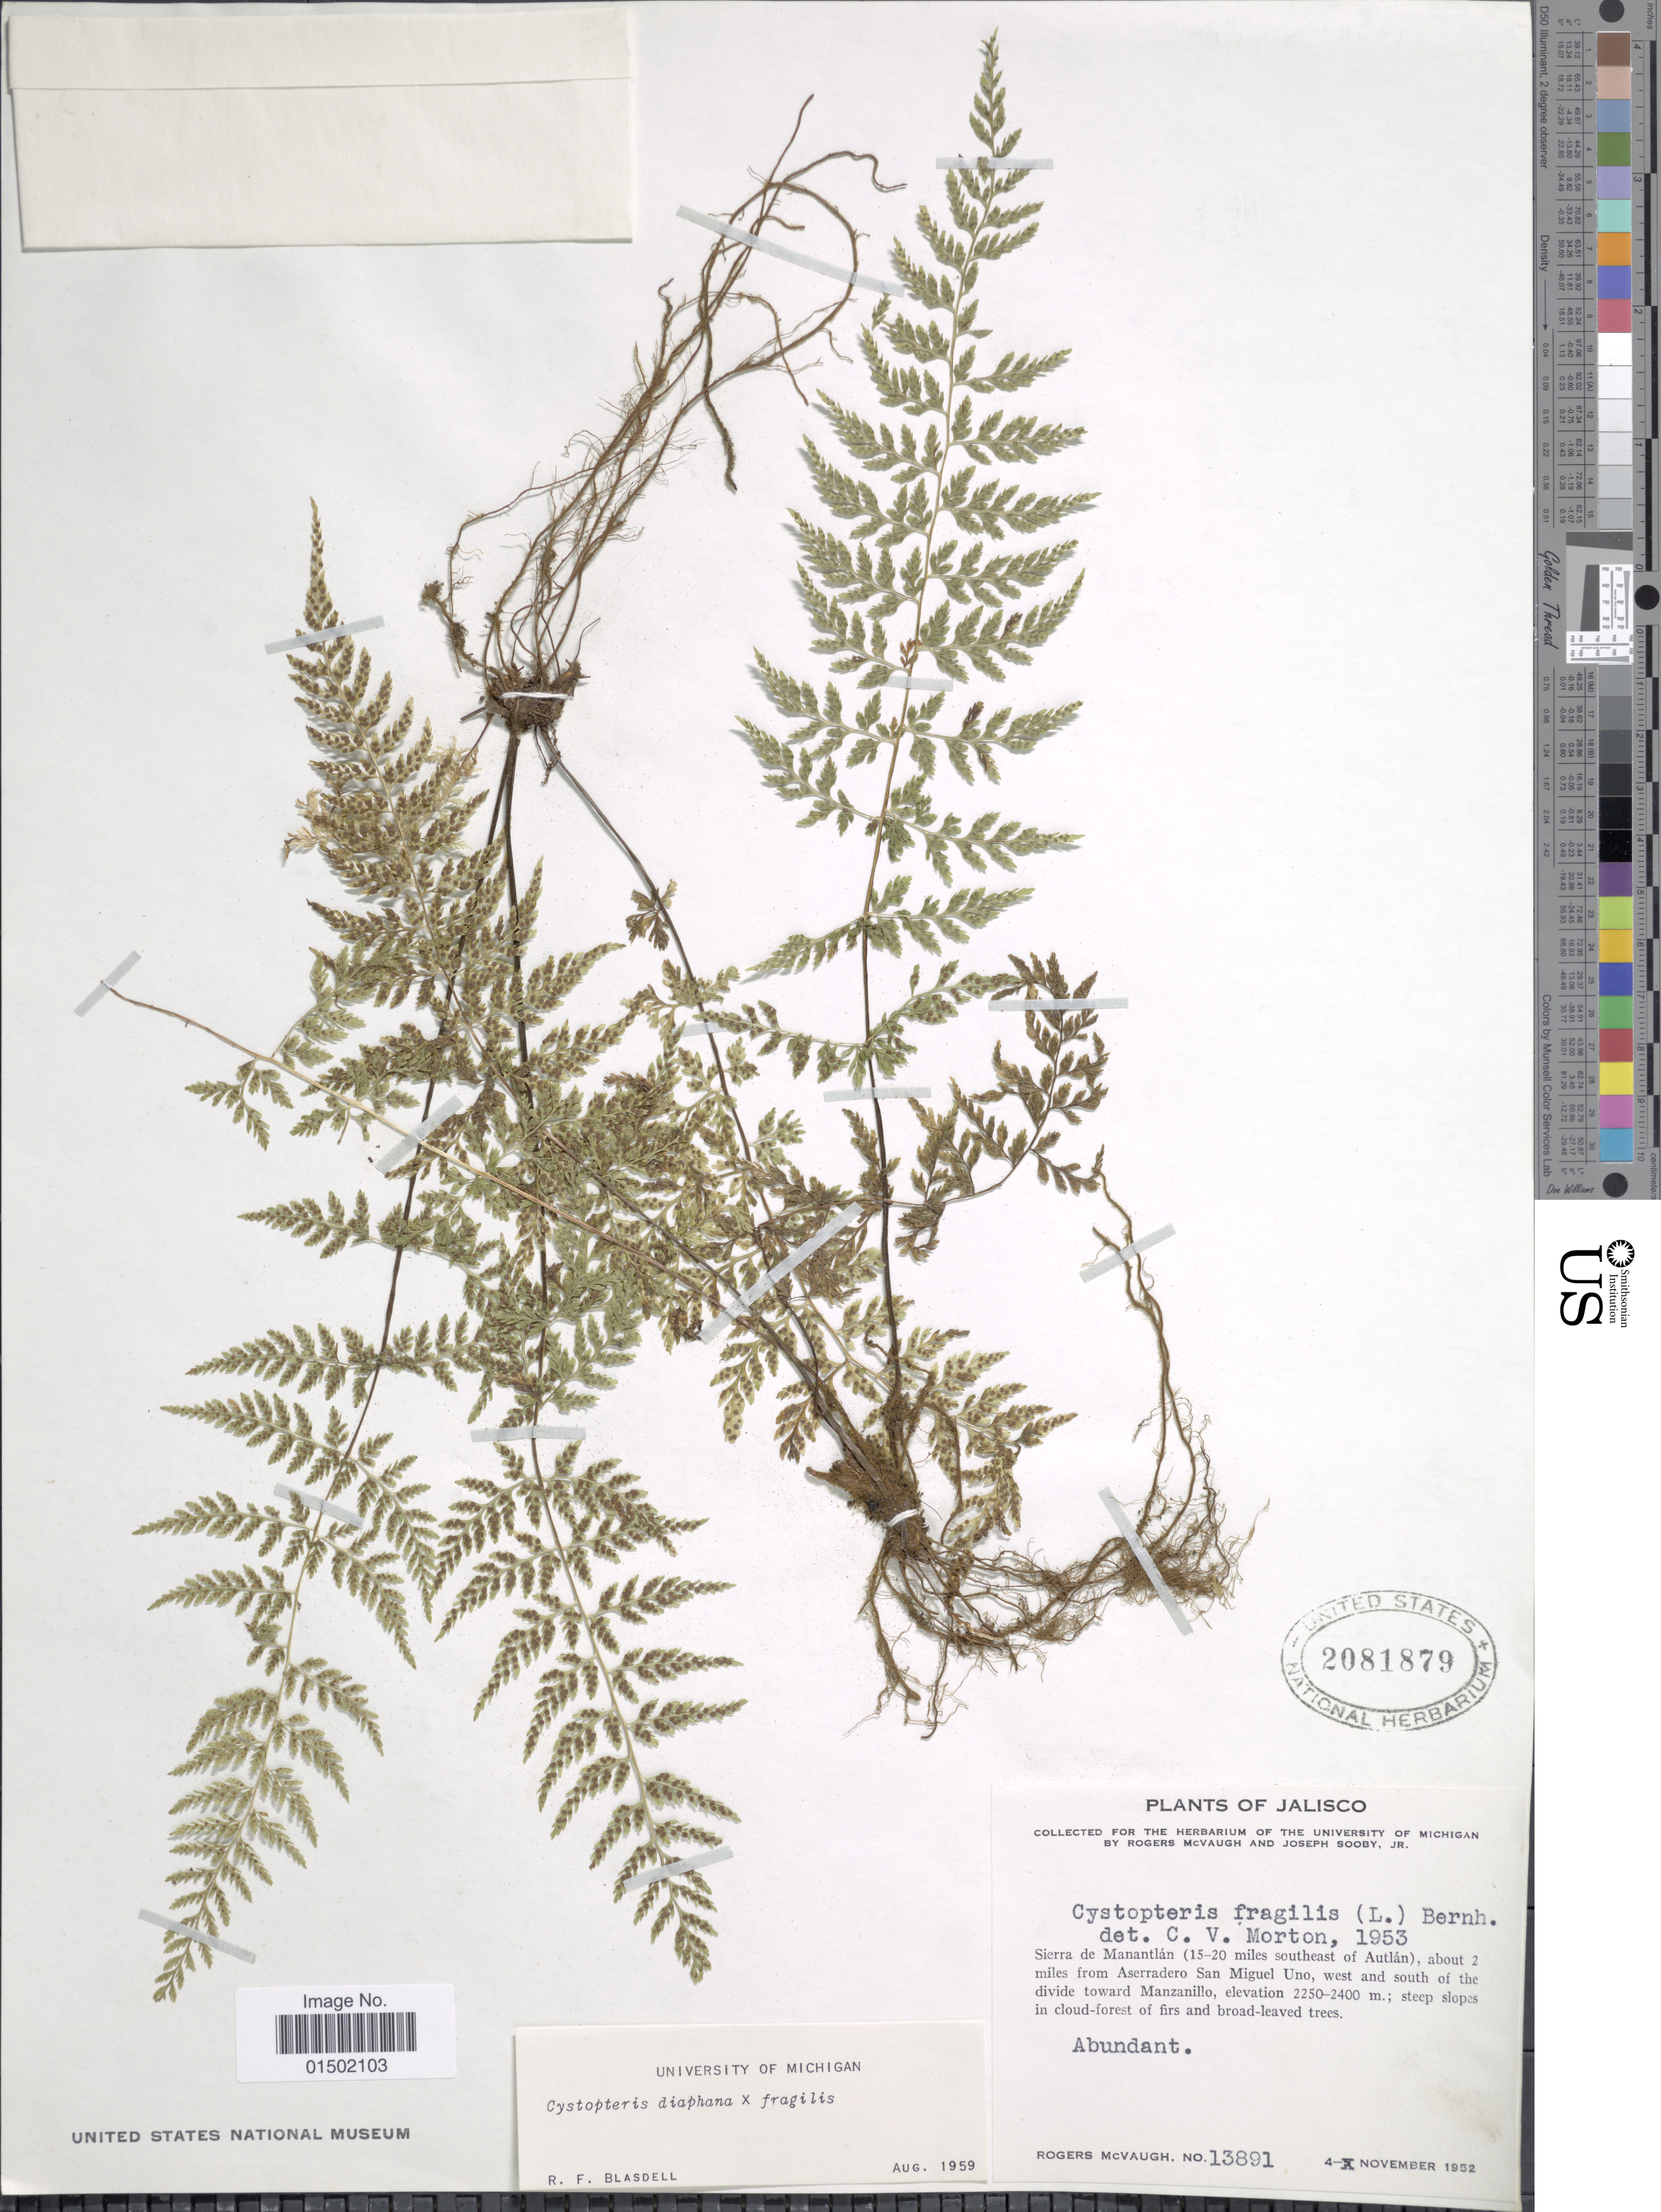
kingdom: Plantae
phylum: Tracheophyta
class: Polypodiopsida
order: Polypodiales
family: Cystopteridaceae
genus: Cystopteris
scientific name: Cystopteris diaphana x C. fragilis (L.) Bernh.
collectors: R. McVaugh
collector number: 13891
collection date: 1952-11-04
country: Mexico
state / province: Jalisco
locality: Sierra de Manatlan (15-20 miles southeast of Autlan), about 2 miles from Aserrado San Miguel Uno, west and south of the divide toward Manzanillo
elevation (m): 2250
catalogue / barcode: US 2081879